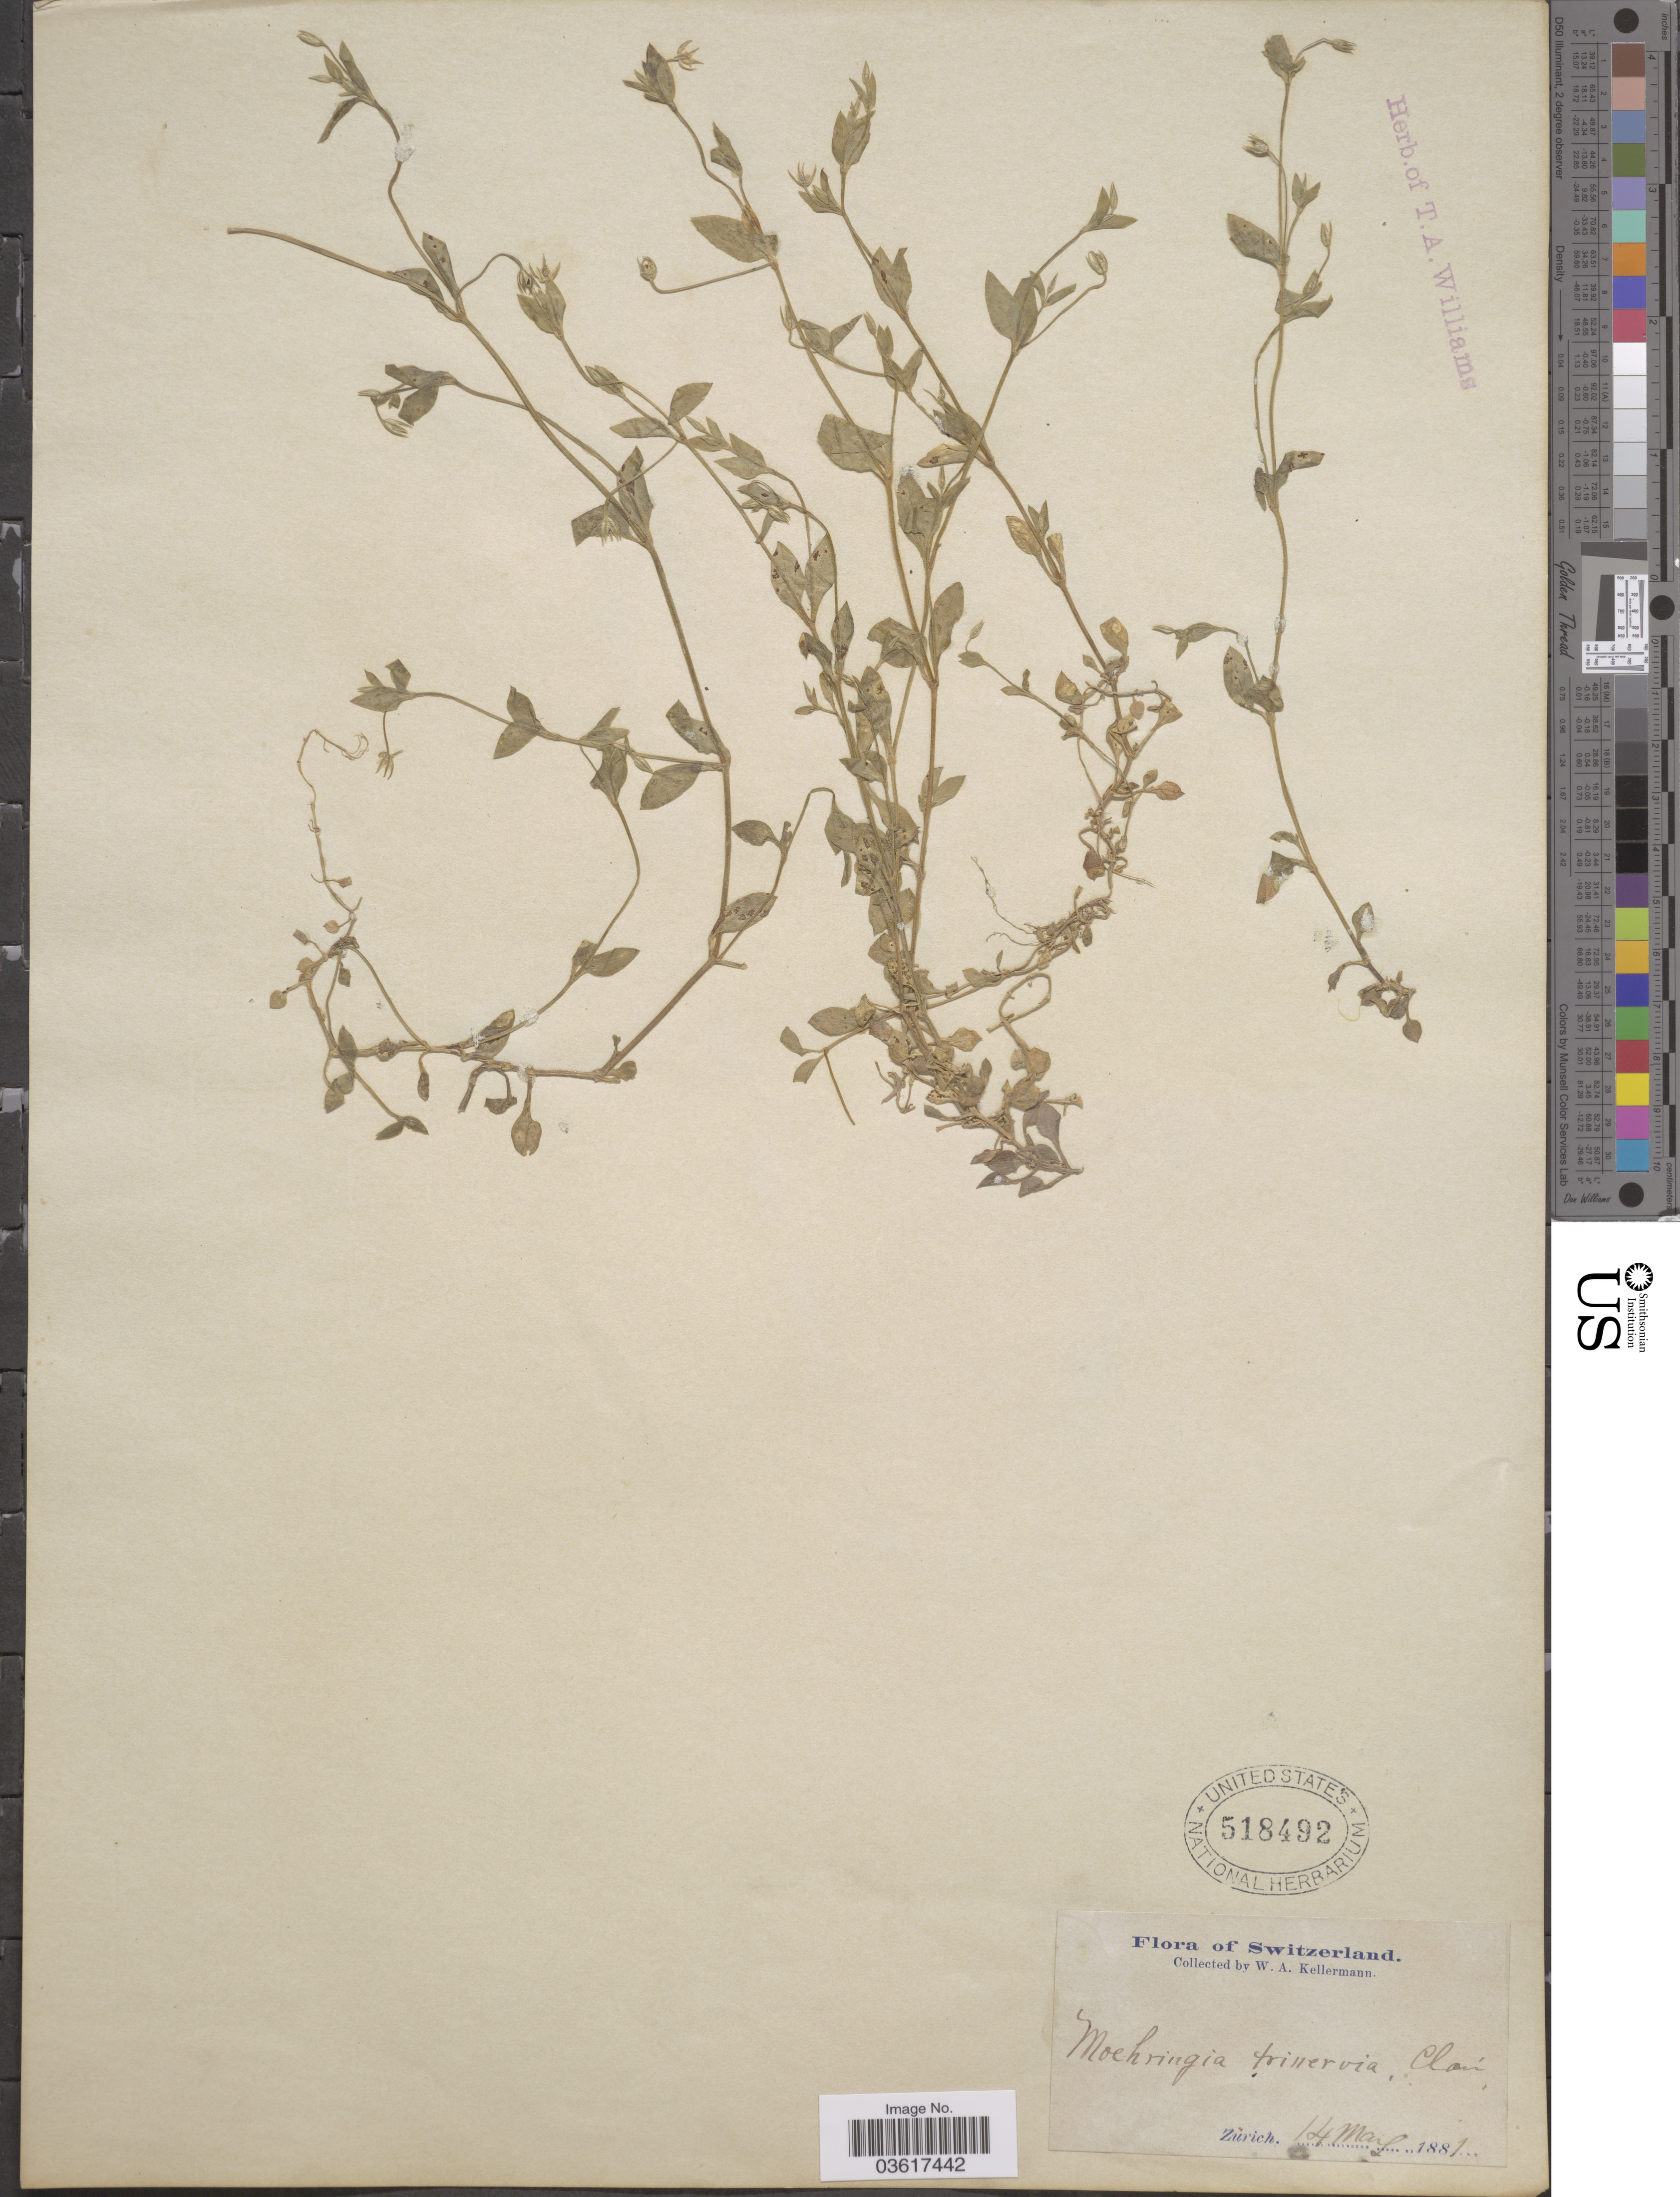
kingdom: Plantae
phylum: Tracheophyta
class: Magnoliopsida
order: Caryophyllales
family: Caryophyllaceae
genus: Moehringia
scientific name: Moehringia trinervia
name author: (L.) Clairv.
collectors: W. A. Kellermann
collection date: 1881-05-14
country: Switzerland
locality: Zürich.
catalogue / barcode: US 518492